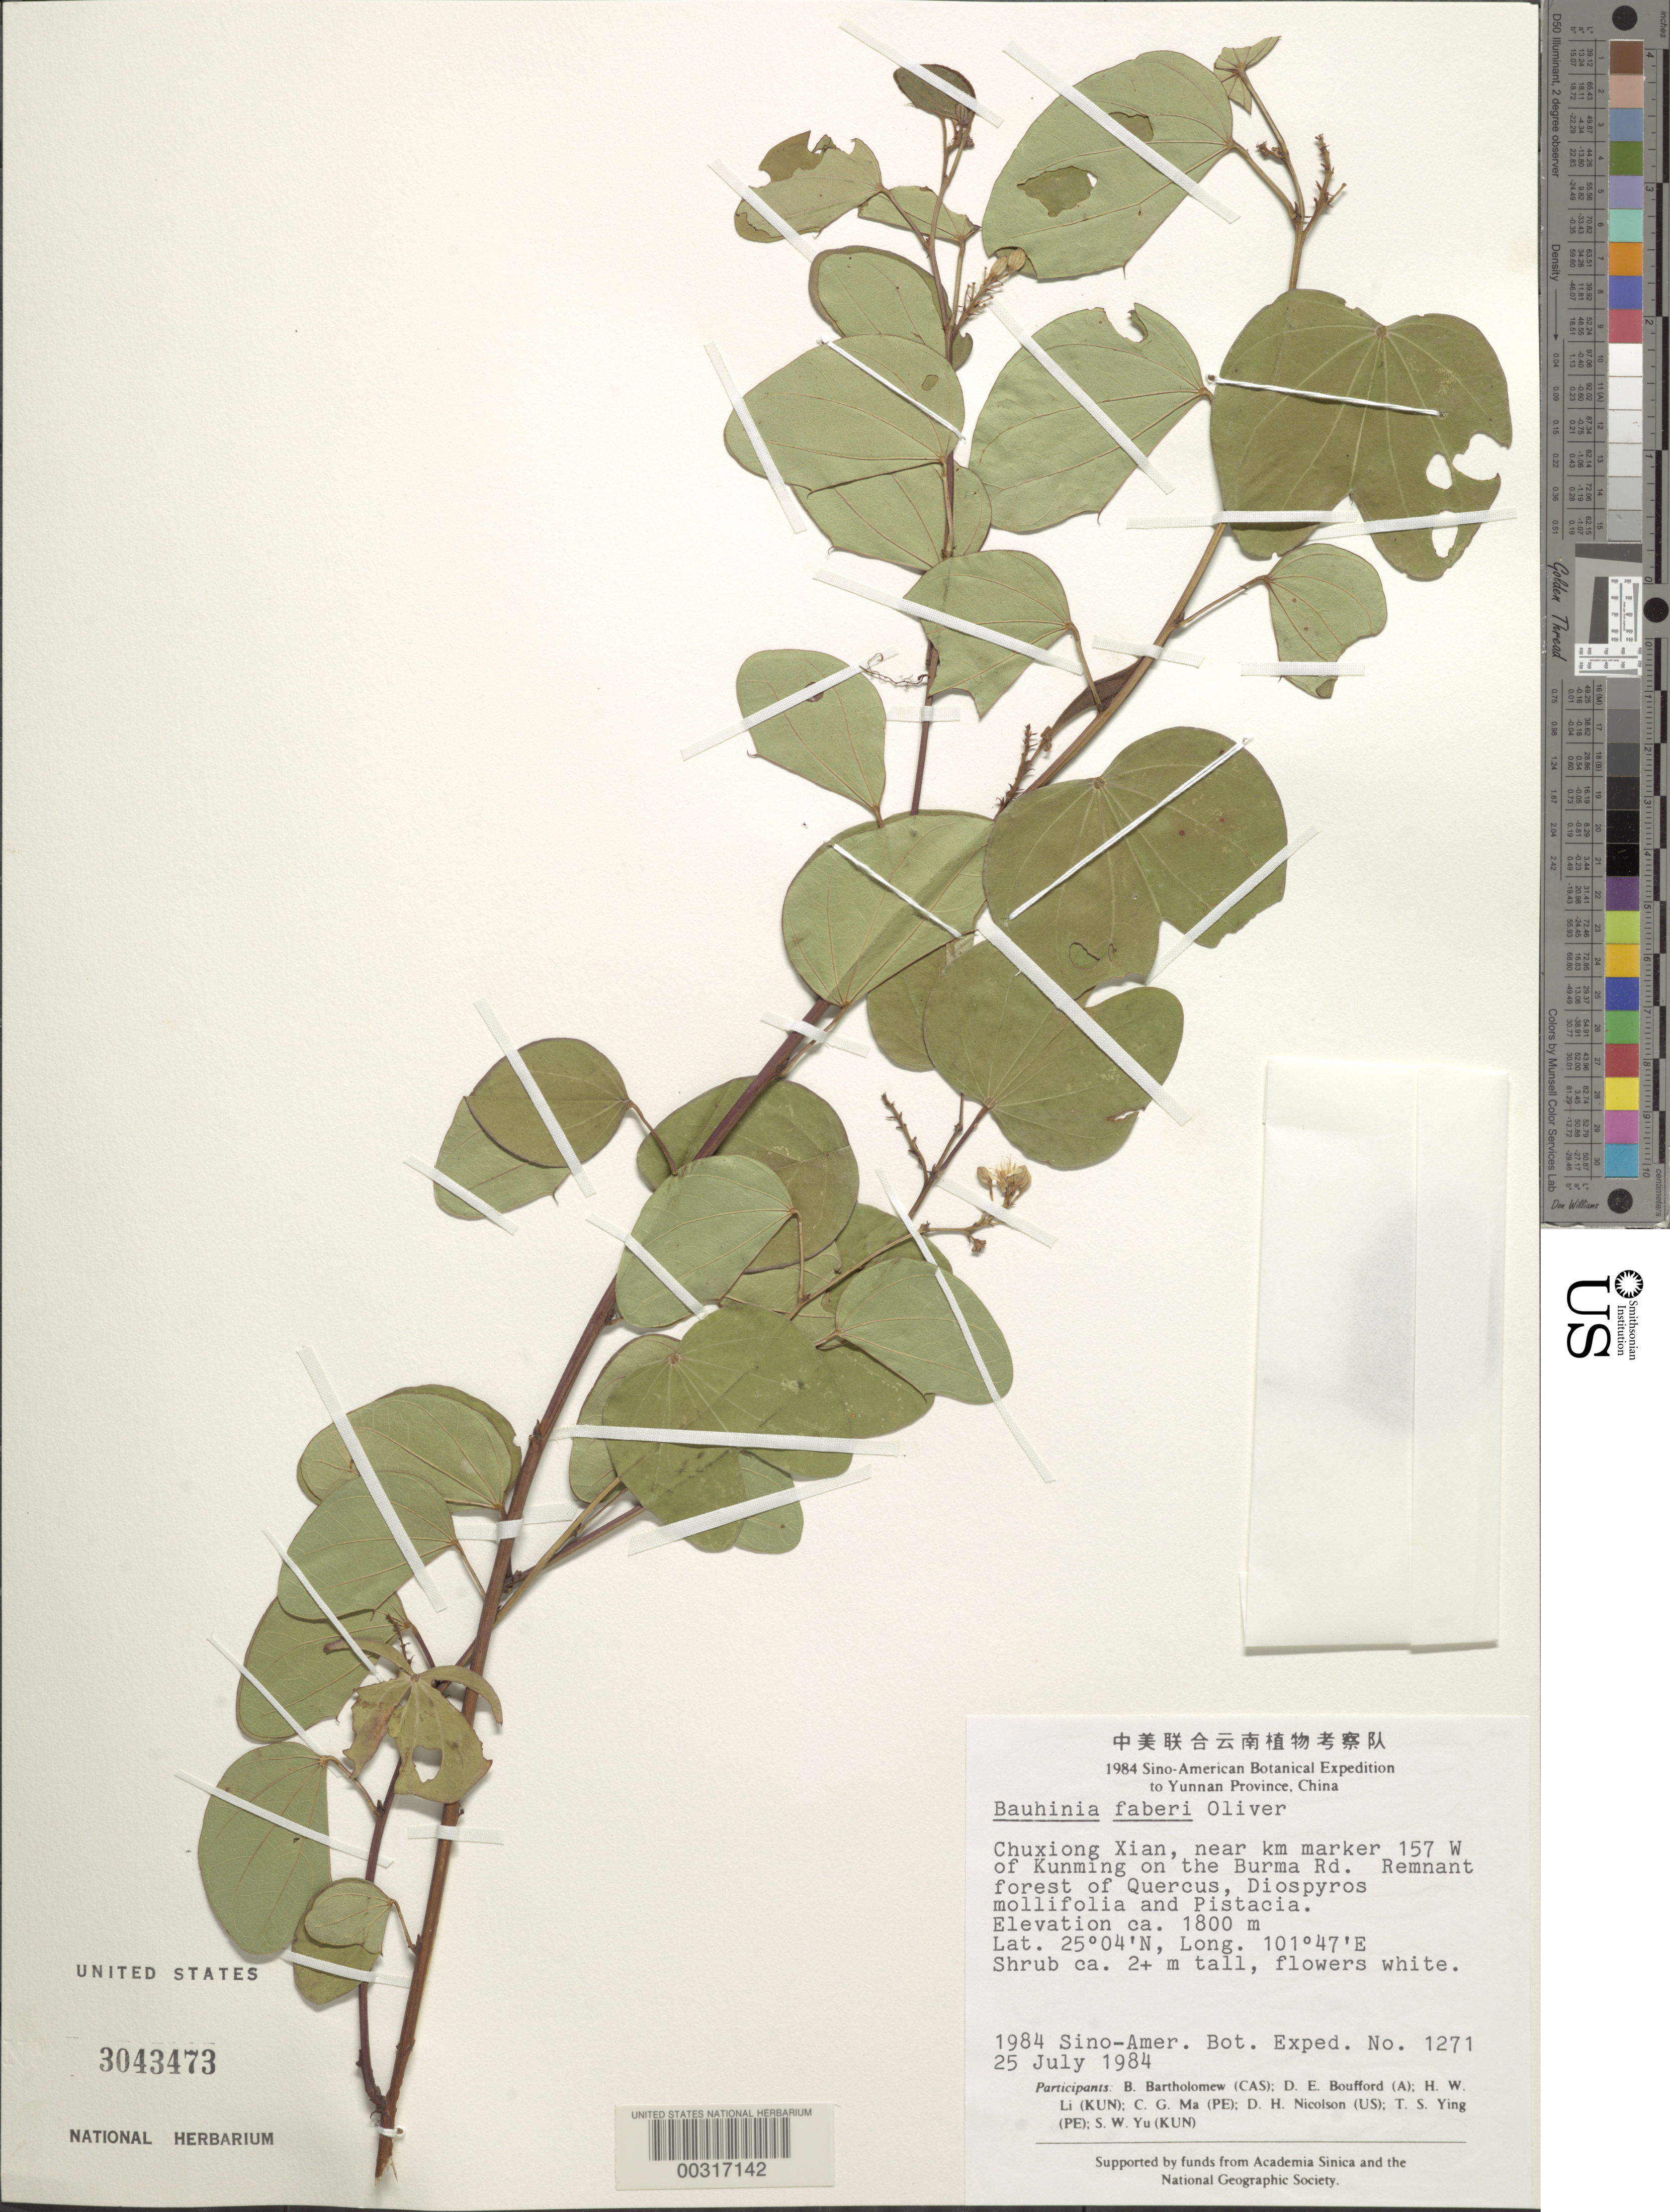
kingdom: Plantae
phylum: Tracheophyta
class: Magnoliopsida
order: Fabales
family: Fabaceae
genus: Bauhinia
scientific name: Bauhinia brachycarpa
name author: Wall. ex Benth.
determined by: U.S. National Herbarium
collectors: B. M. Bartholomew, D. E. Boufford, H. W. Li, C. Ma, D. H. Nicolson, T. Ying & S. Yu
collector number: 1984 Sino-amer Bot Exped 1449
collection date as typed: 25 Jul 1984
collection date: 1984-07-25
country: China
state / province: Yunnan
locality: Chuxiong xian, near km marker 157w of kunming on burma road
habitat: Forest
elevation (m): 1800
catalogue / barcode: US 3043473